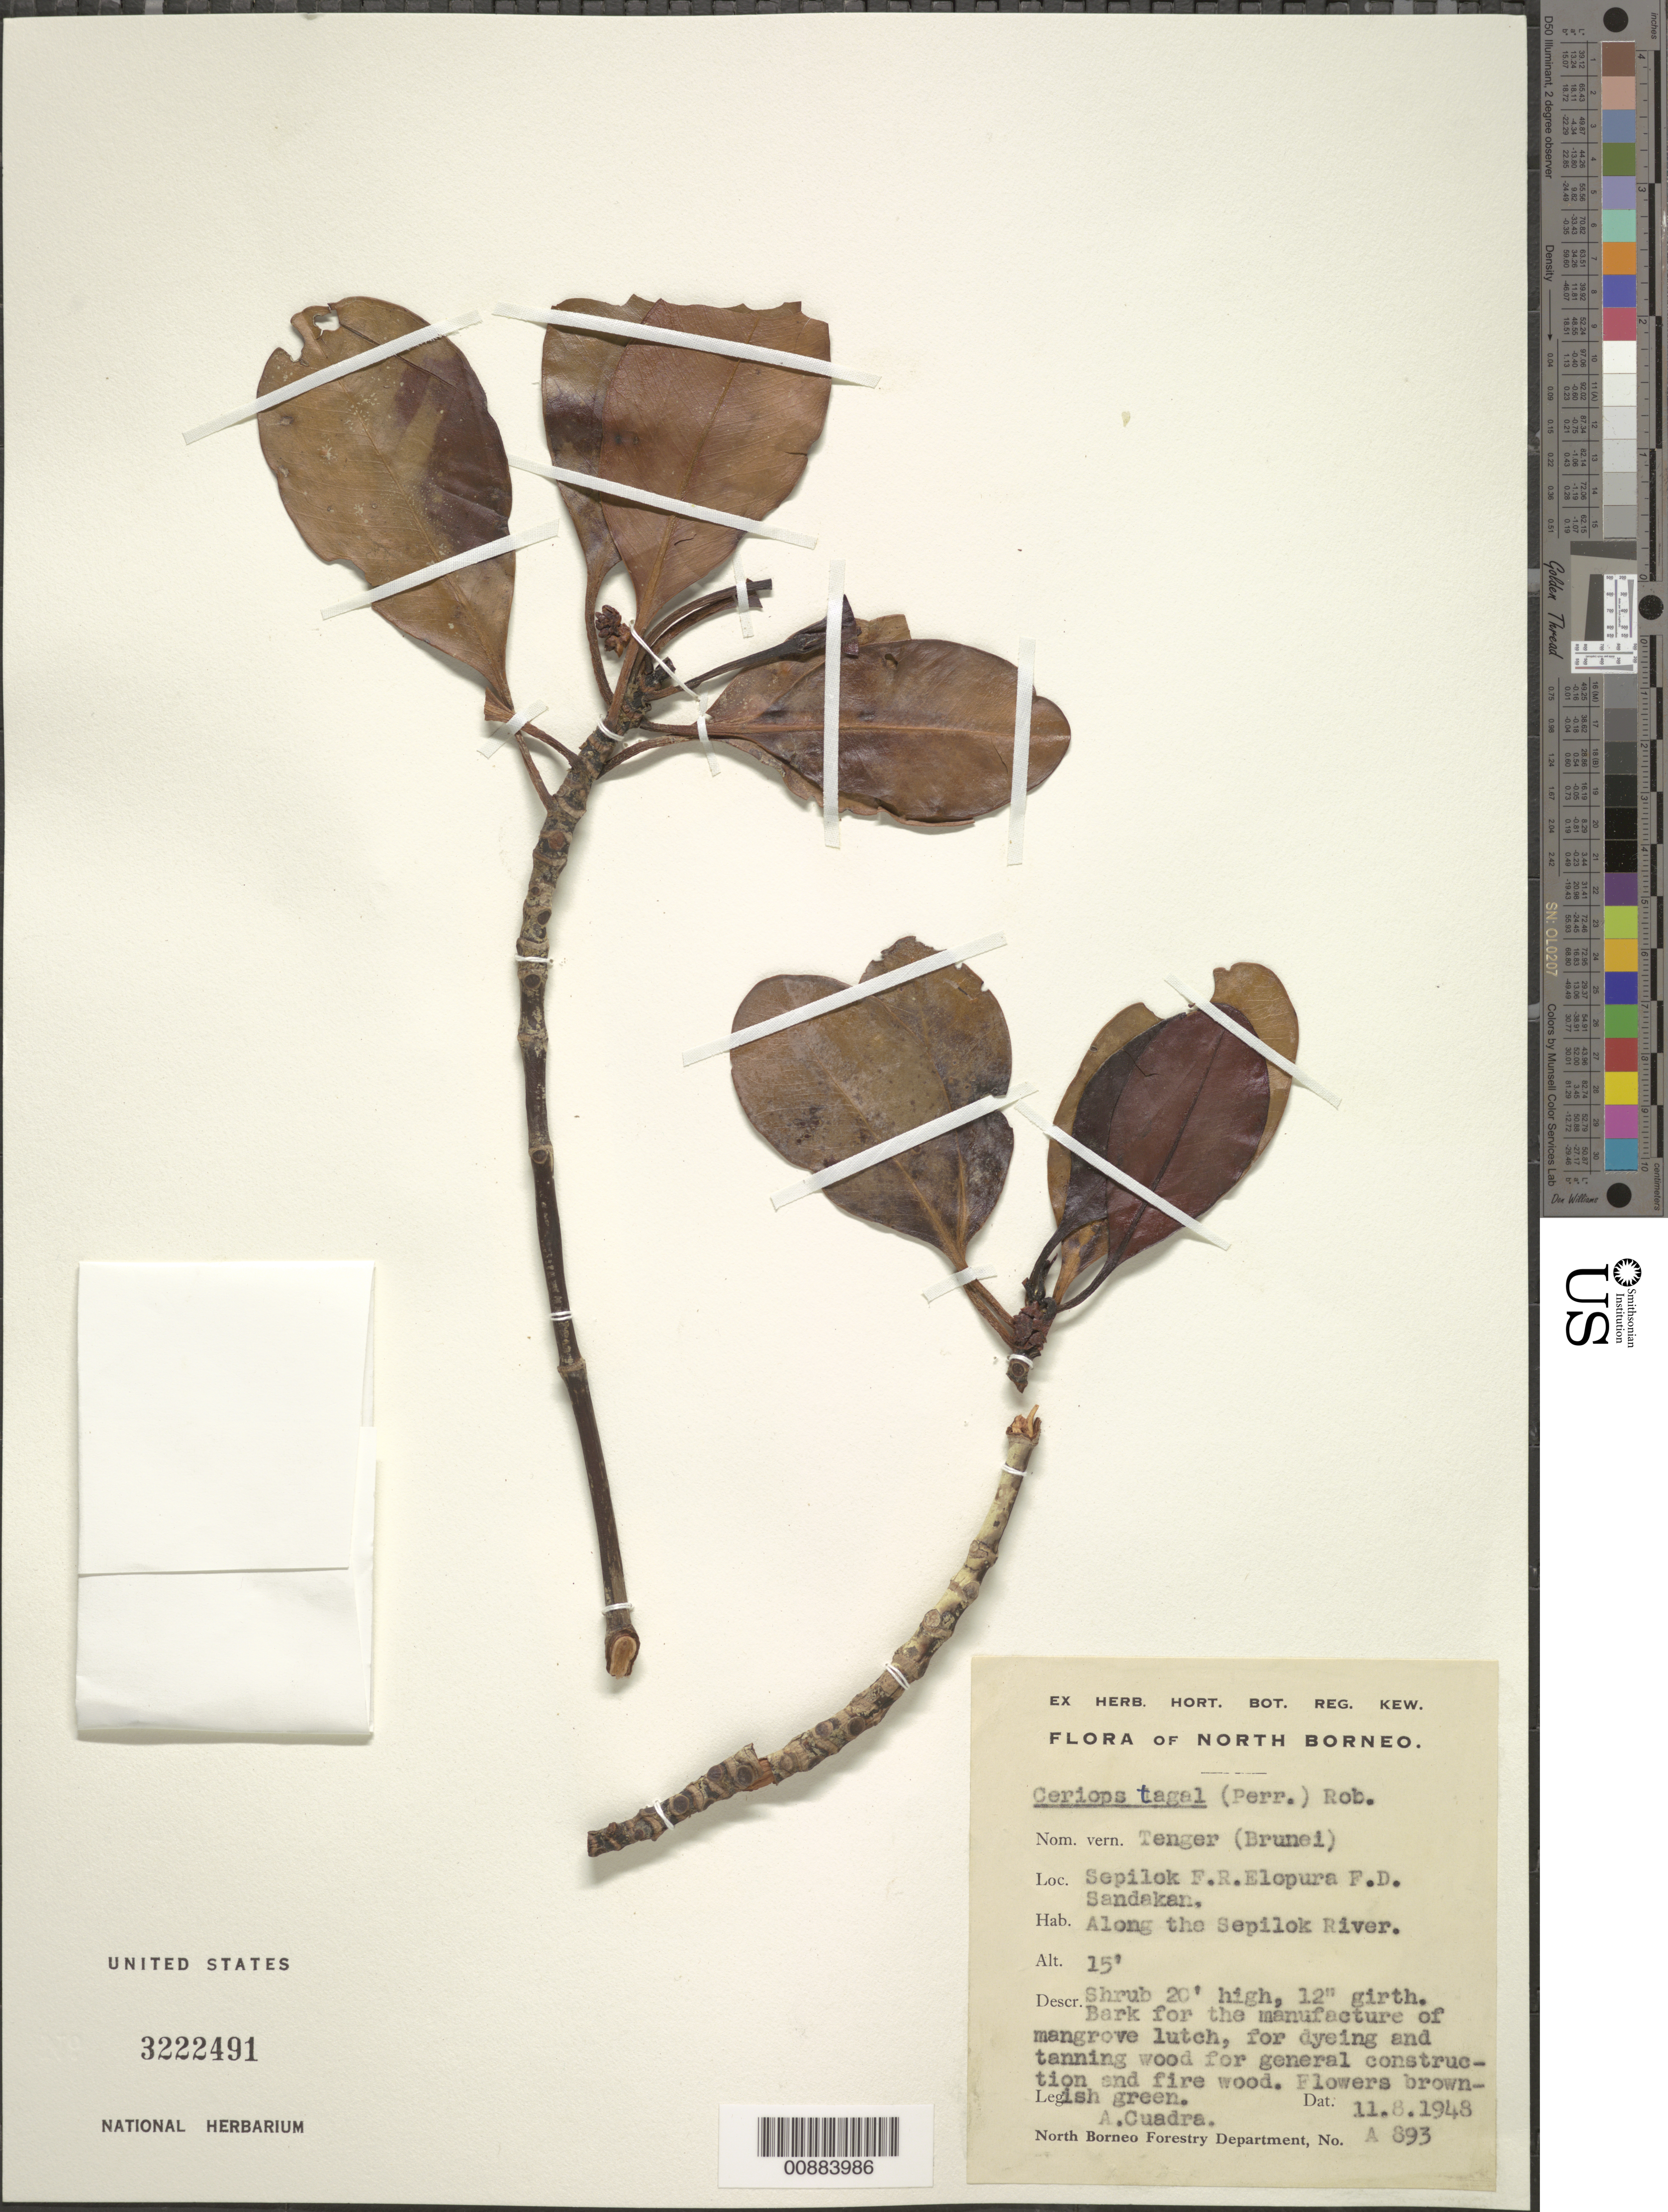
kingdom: Plantae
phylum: Tracheophyta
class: Magnoliopsida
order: Malpighiales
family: Rhizophoraceae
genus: Ceriops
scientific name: Ceriops tagal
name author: (Perr.) C.B. Rob.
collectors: A. Cuadra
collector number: A 893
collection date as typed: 11 Aug 1948 or 08 Nov 1948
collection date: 1948-08-11 or 1948-11-08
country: Malaysia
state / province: Sabah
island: Borneo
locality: Sepilok F.R., Elopura F. D., Sandakan - along Sepilok River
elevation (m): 5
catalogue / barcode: US 3222491